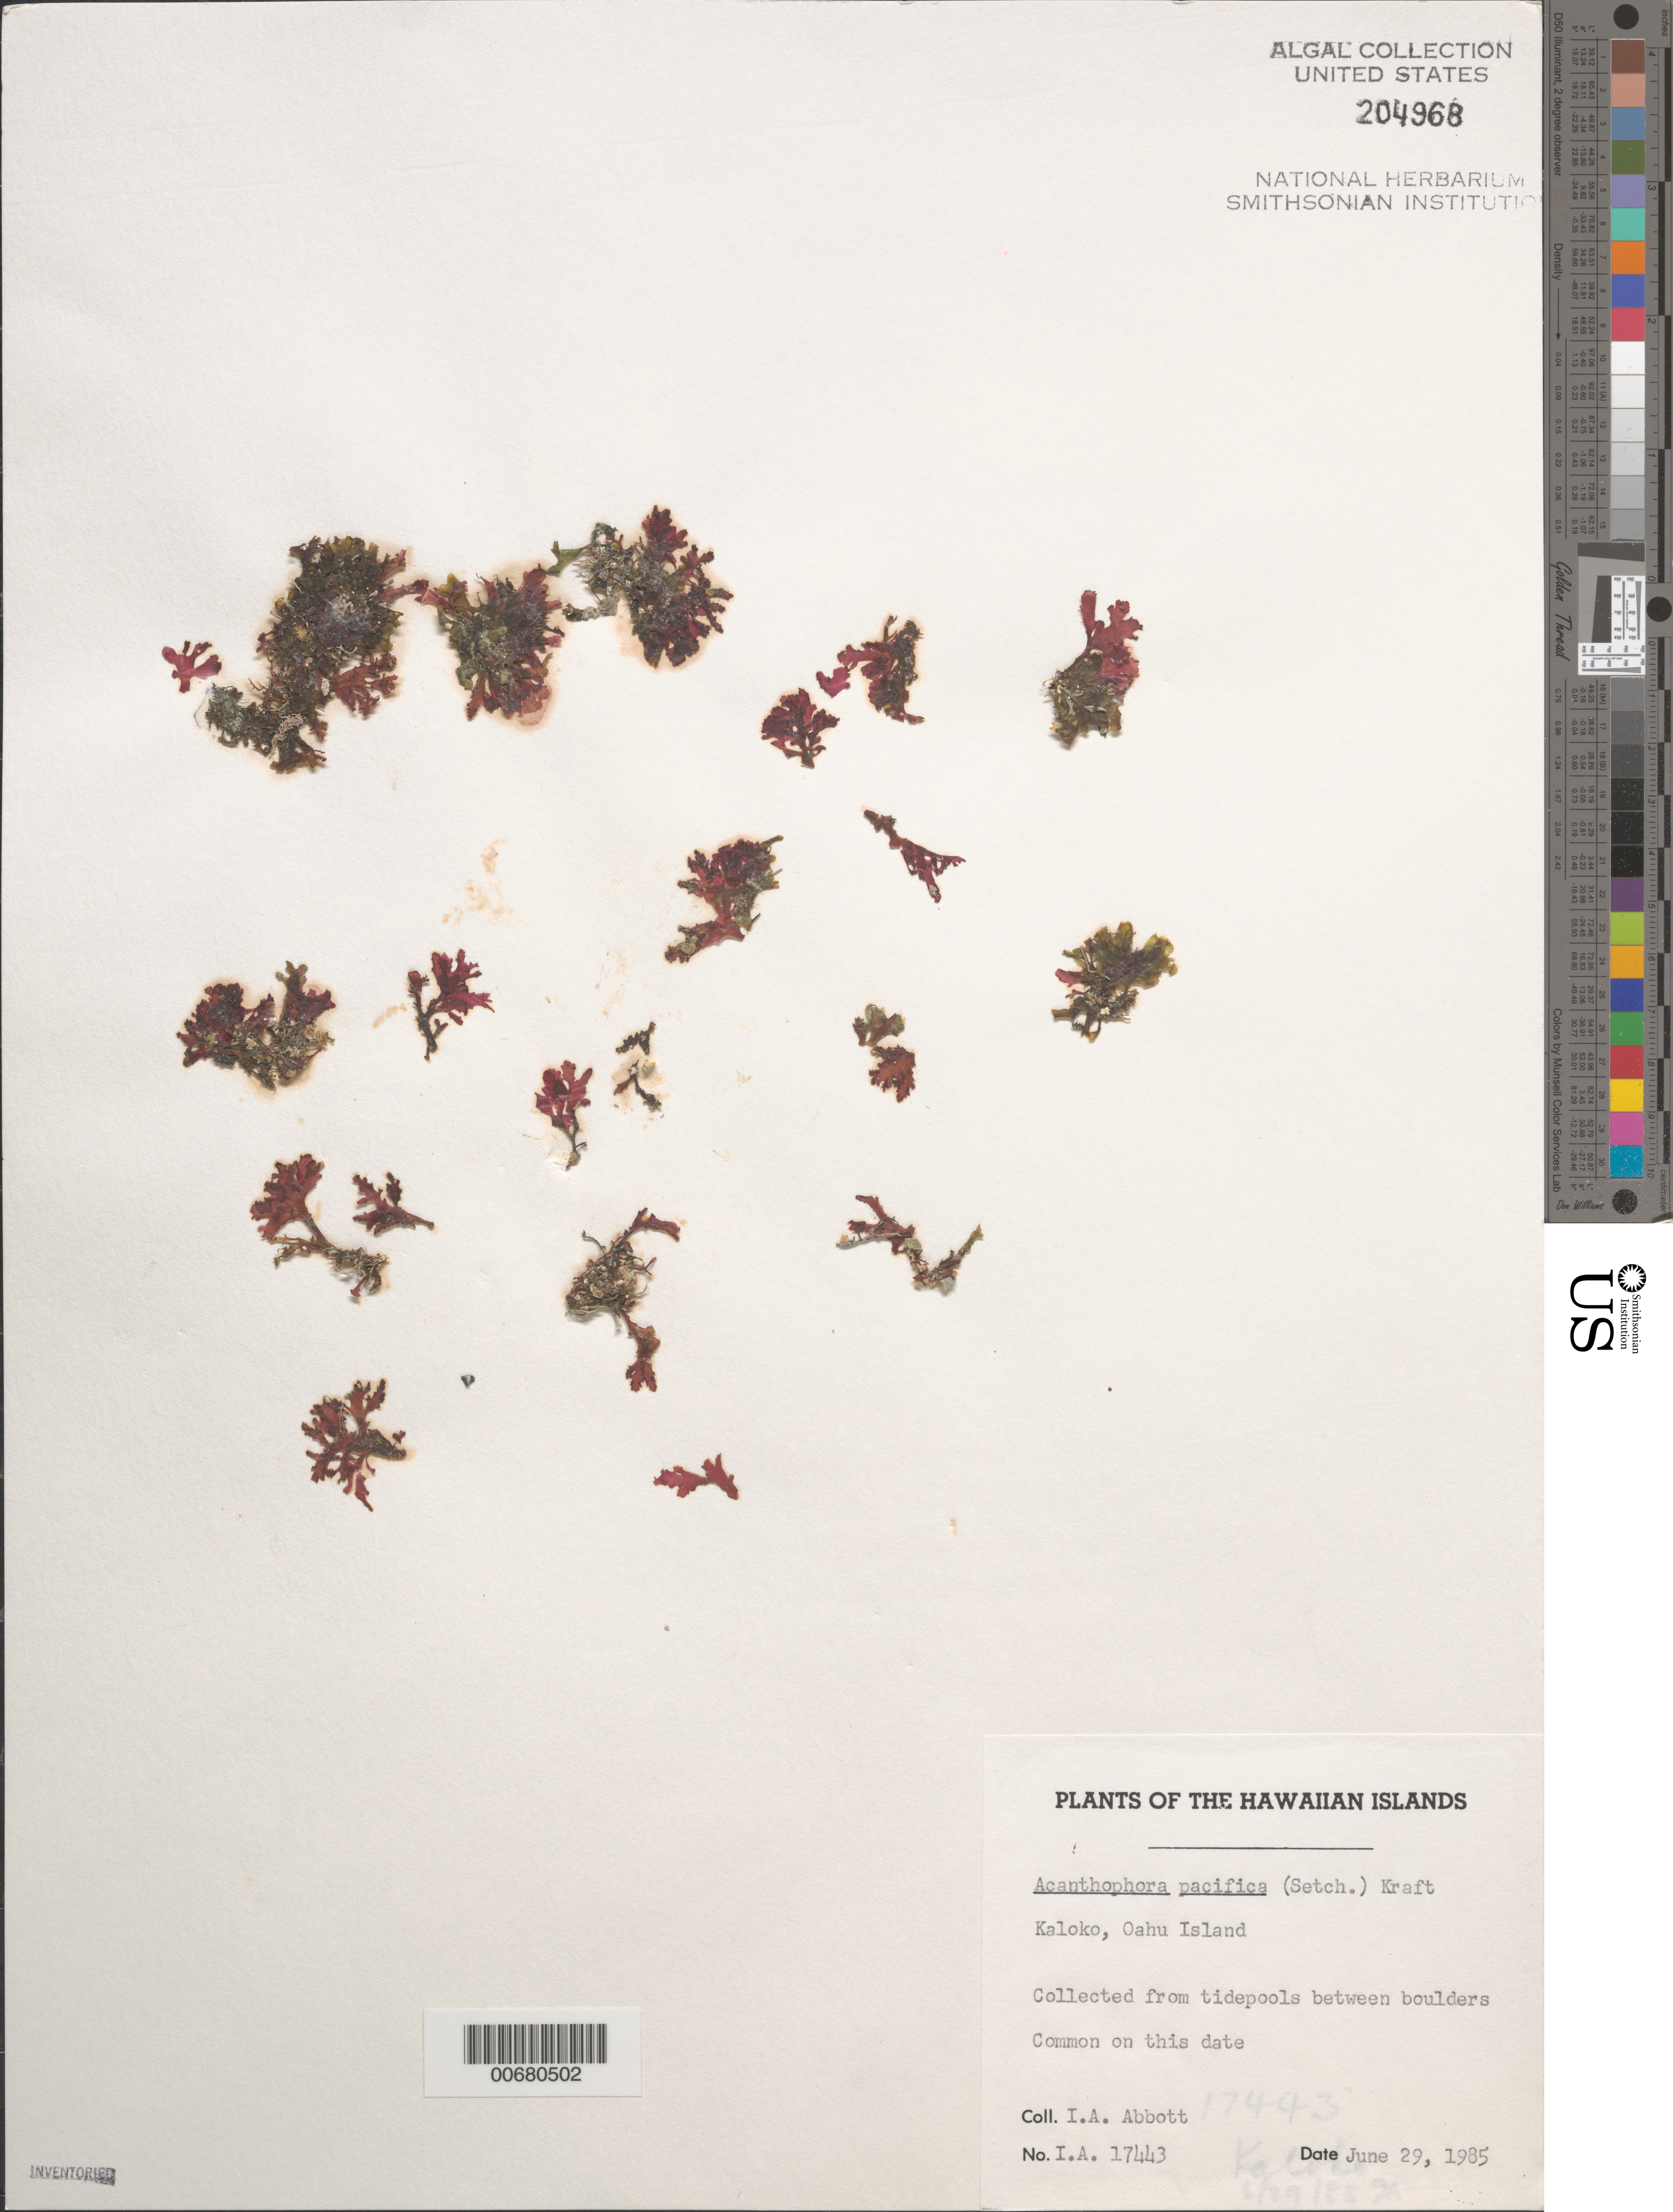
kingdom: Plantae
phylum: Rhodophyta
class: Florideophyceae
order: Ceramiales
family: Rhodomelaceae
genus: Acanthophora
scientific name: Acanthophora pacifica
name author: (Setch.) G.T.Kraft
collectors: I. A. Abbott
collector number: IAA 17443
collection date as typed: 29 Jun 1985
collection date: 1985-06-29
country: United States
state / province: Hawaii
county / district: Honolulu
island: Oahu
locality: Kaloko (inlet south of Makapuu Point)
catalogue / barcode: US 204968